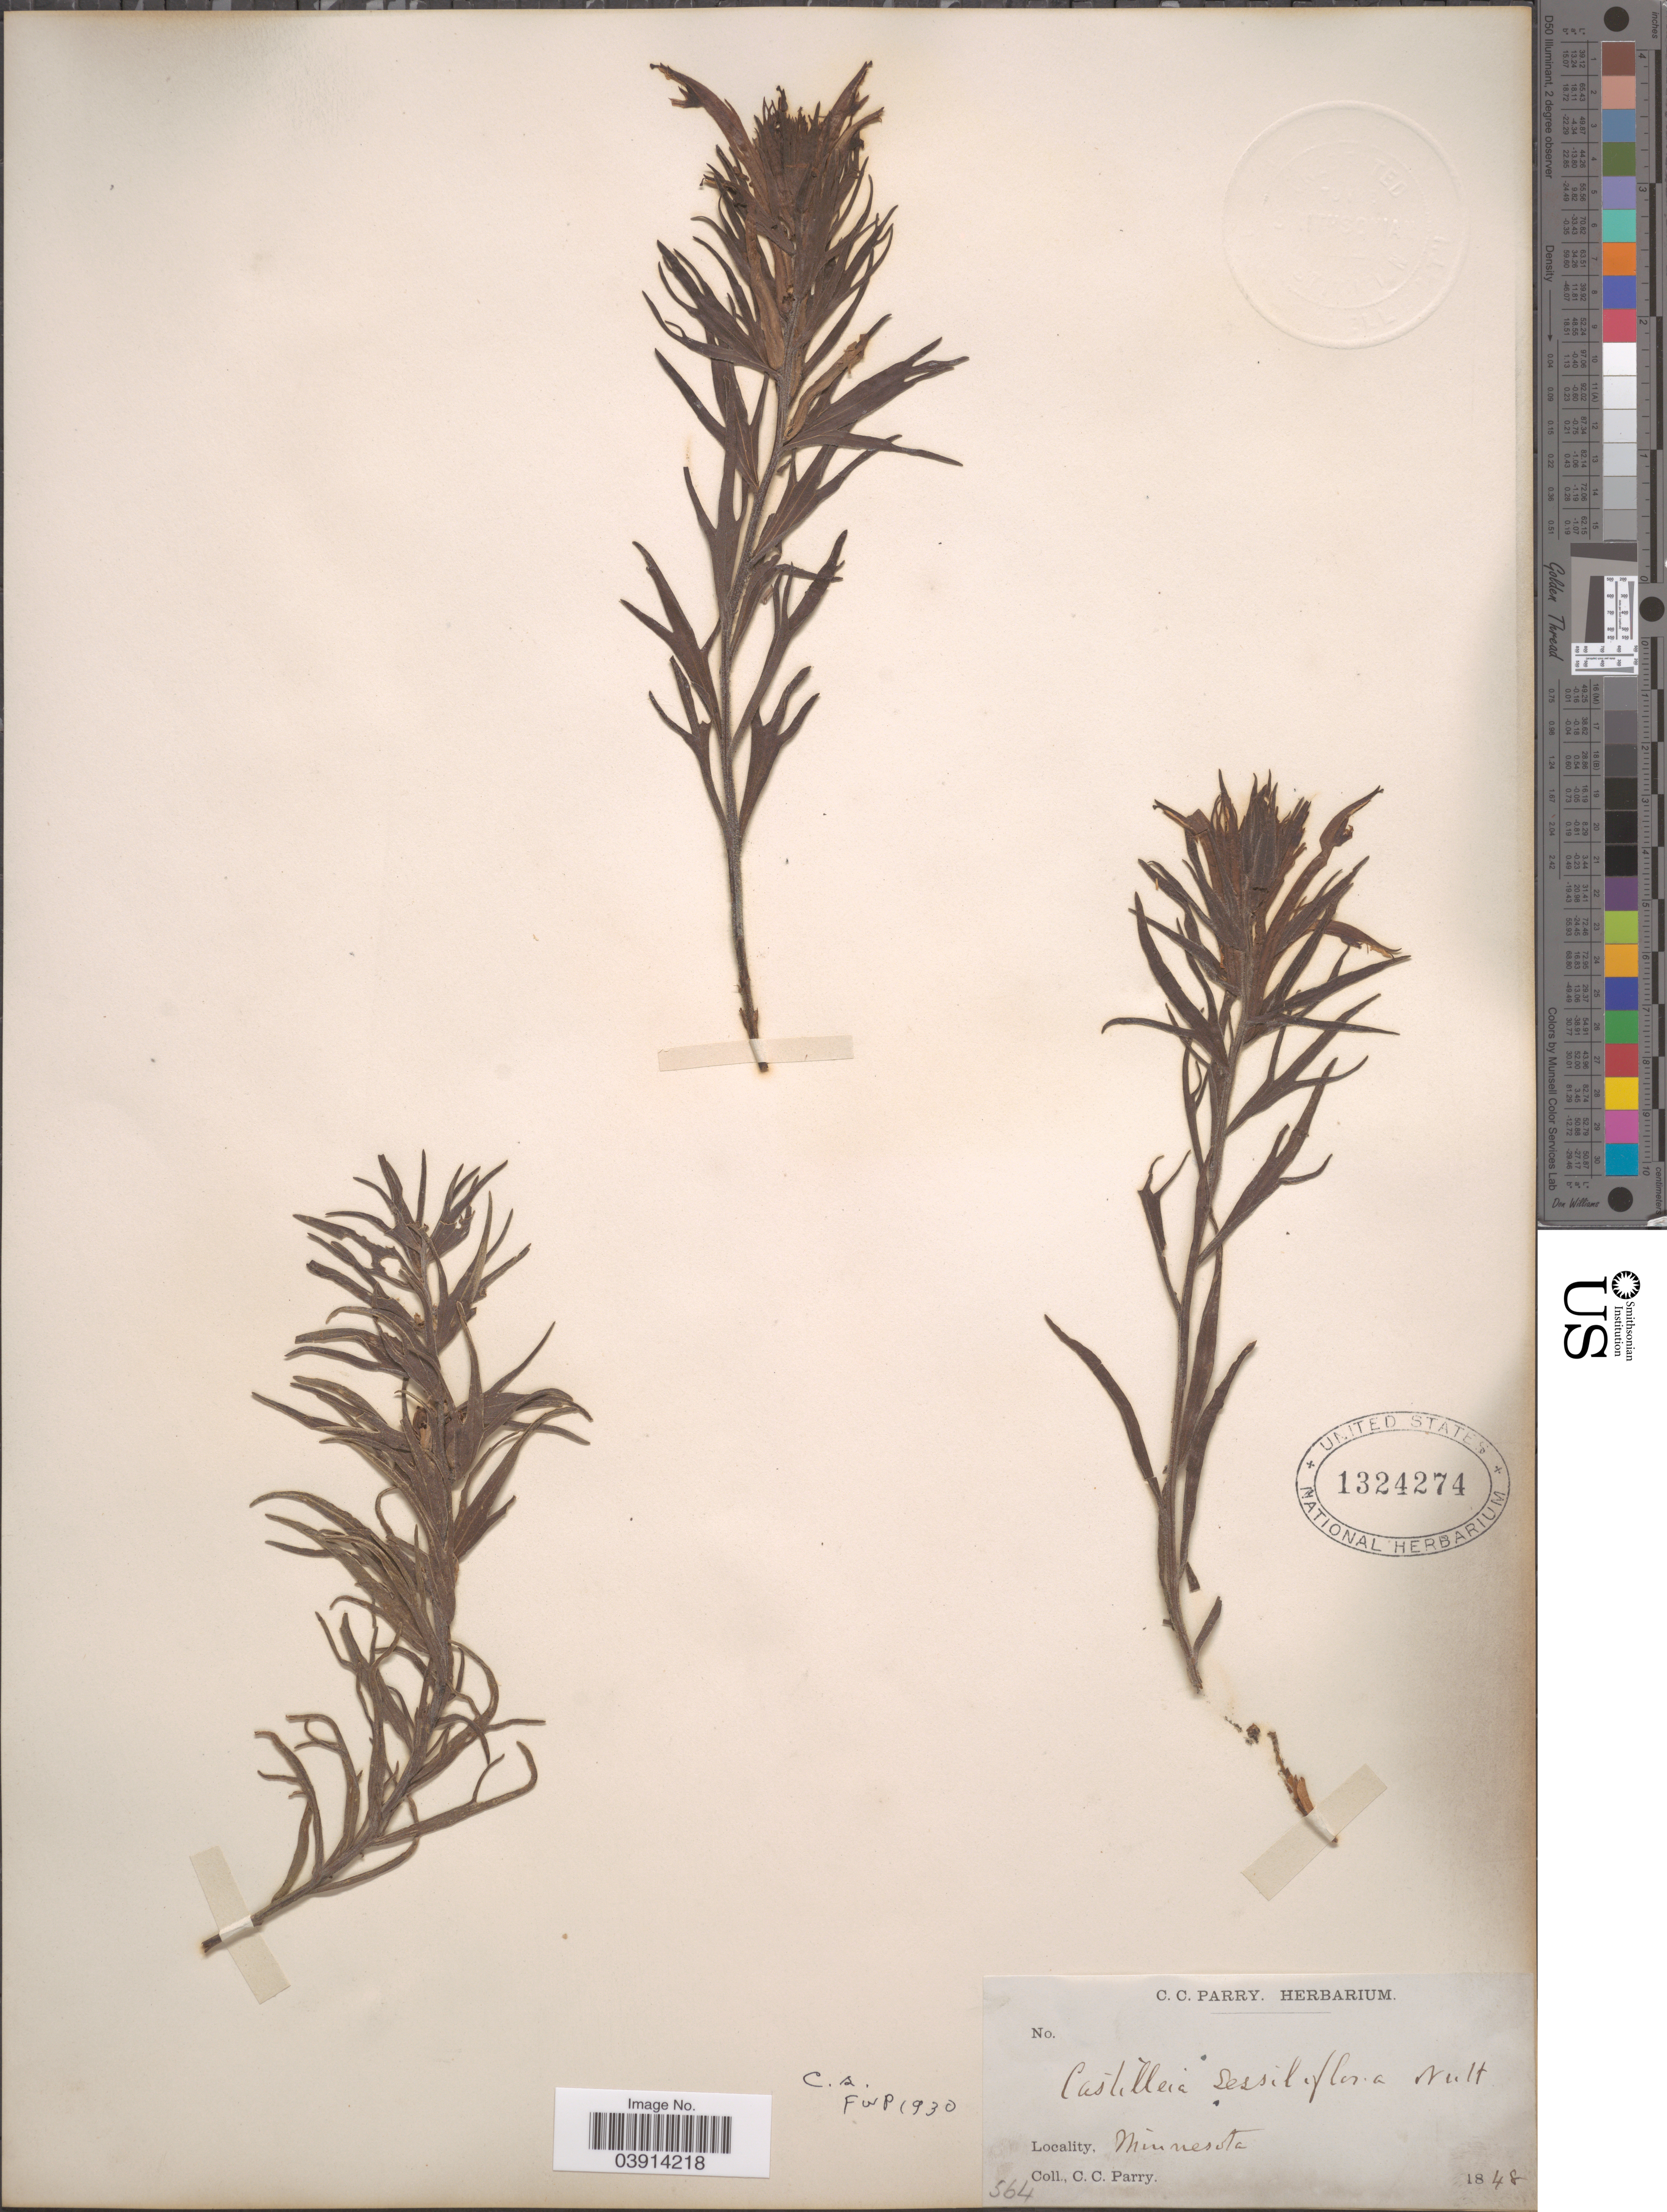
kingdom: Plantae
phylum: Tracheophyta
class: Magnoliopsida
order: Lamiales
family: Orobanchaceae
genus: Castilleja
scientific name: Castilleja sessiliflora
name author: Pursh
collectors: C. C. Parry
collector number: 564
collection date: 1848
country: United States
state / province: Minnesota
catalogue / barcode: US 1324274